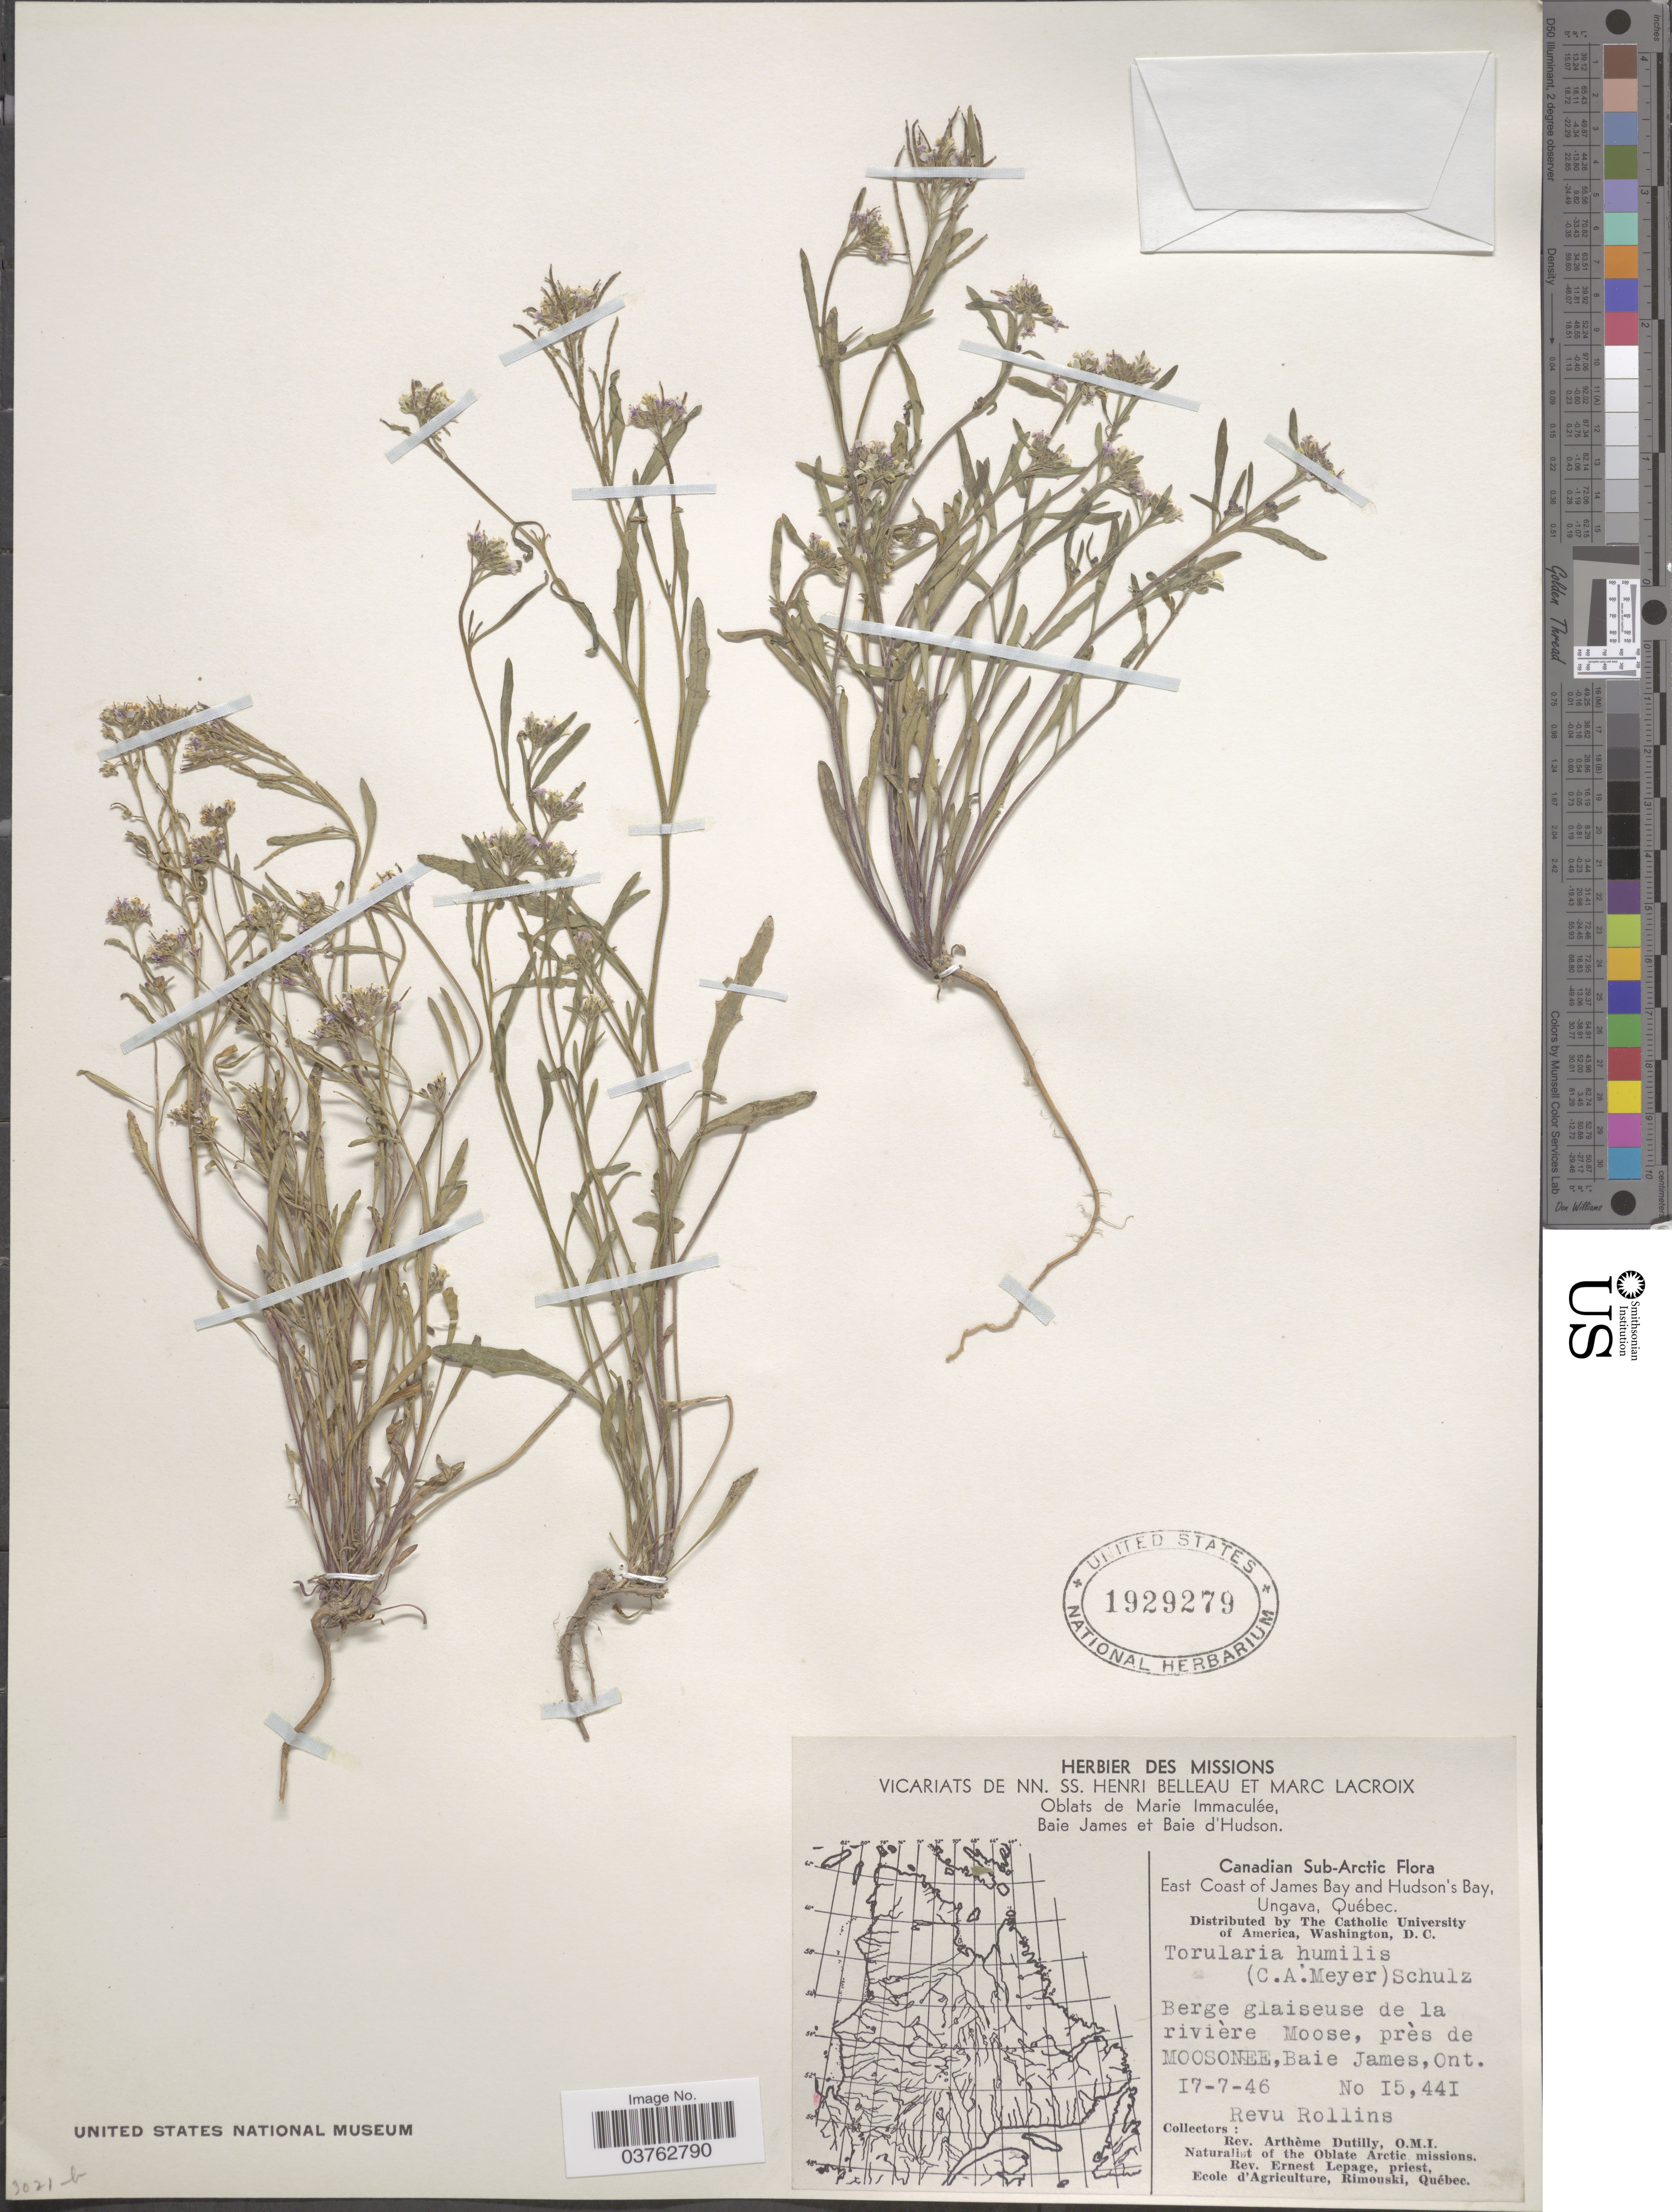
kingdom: Plantae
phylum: Tracheophyta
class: Magnoliopsida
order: Brassicales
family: Brassicaceae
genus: Braya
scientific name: Braya humilis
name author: (C.A. Mey.) B.L. Rob.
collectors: A. Dutilly, E. Lepage & R. Rollins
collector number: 15441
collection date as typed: Transcribed d/m/y: 17/7/46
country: Canada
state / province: Ontario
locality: Baie James et Baie d'Hudson. [unsure placement] Canadian Sub- Arctic. East Coast of James Bay and Hudson's Bay, Ungava. Berge glaiseuse de la rivière Moose, près de Moosonee, Baie James.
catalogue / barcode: US 1929279